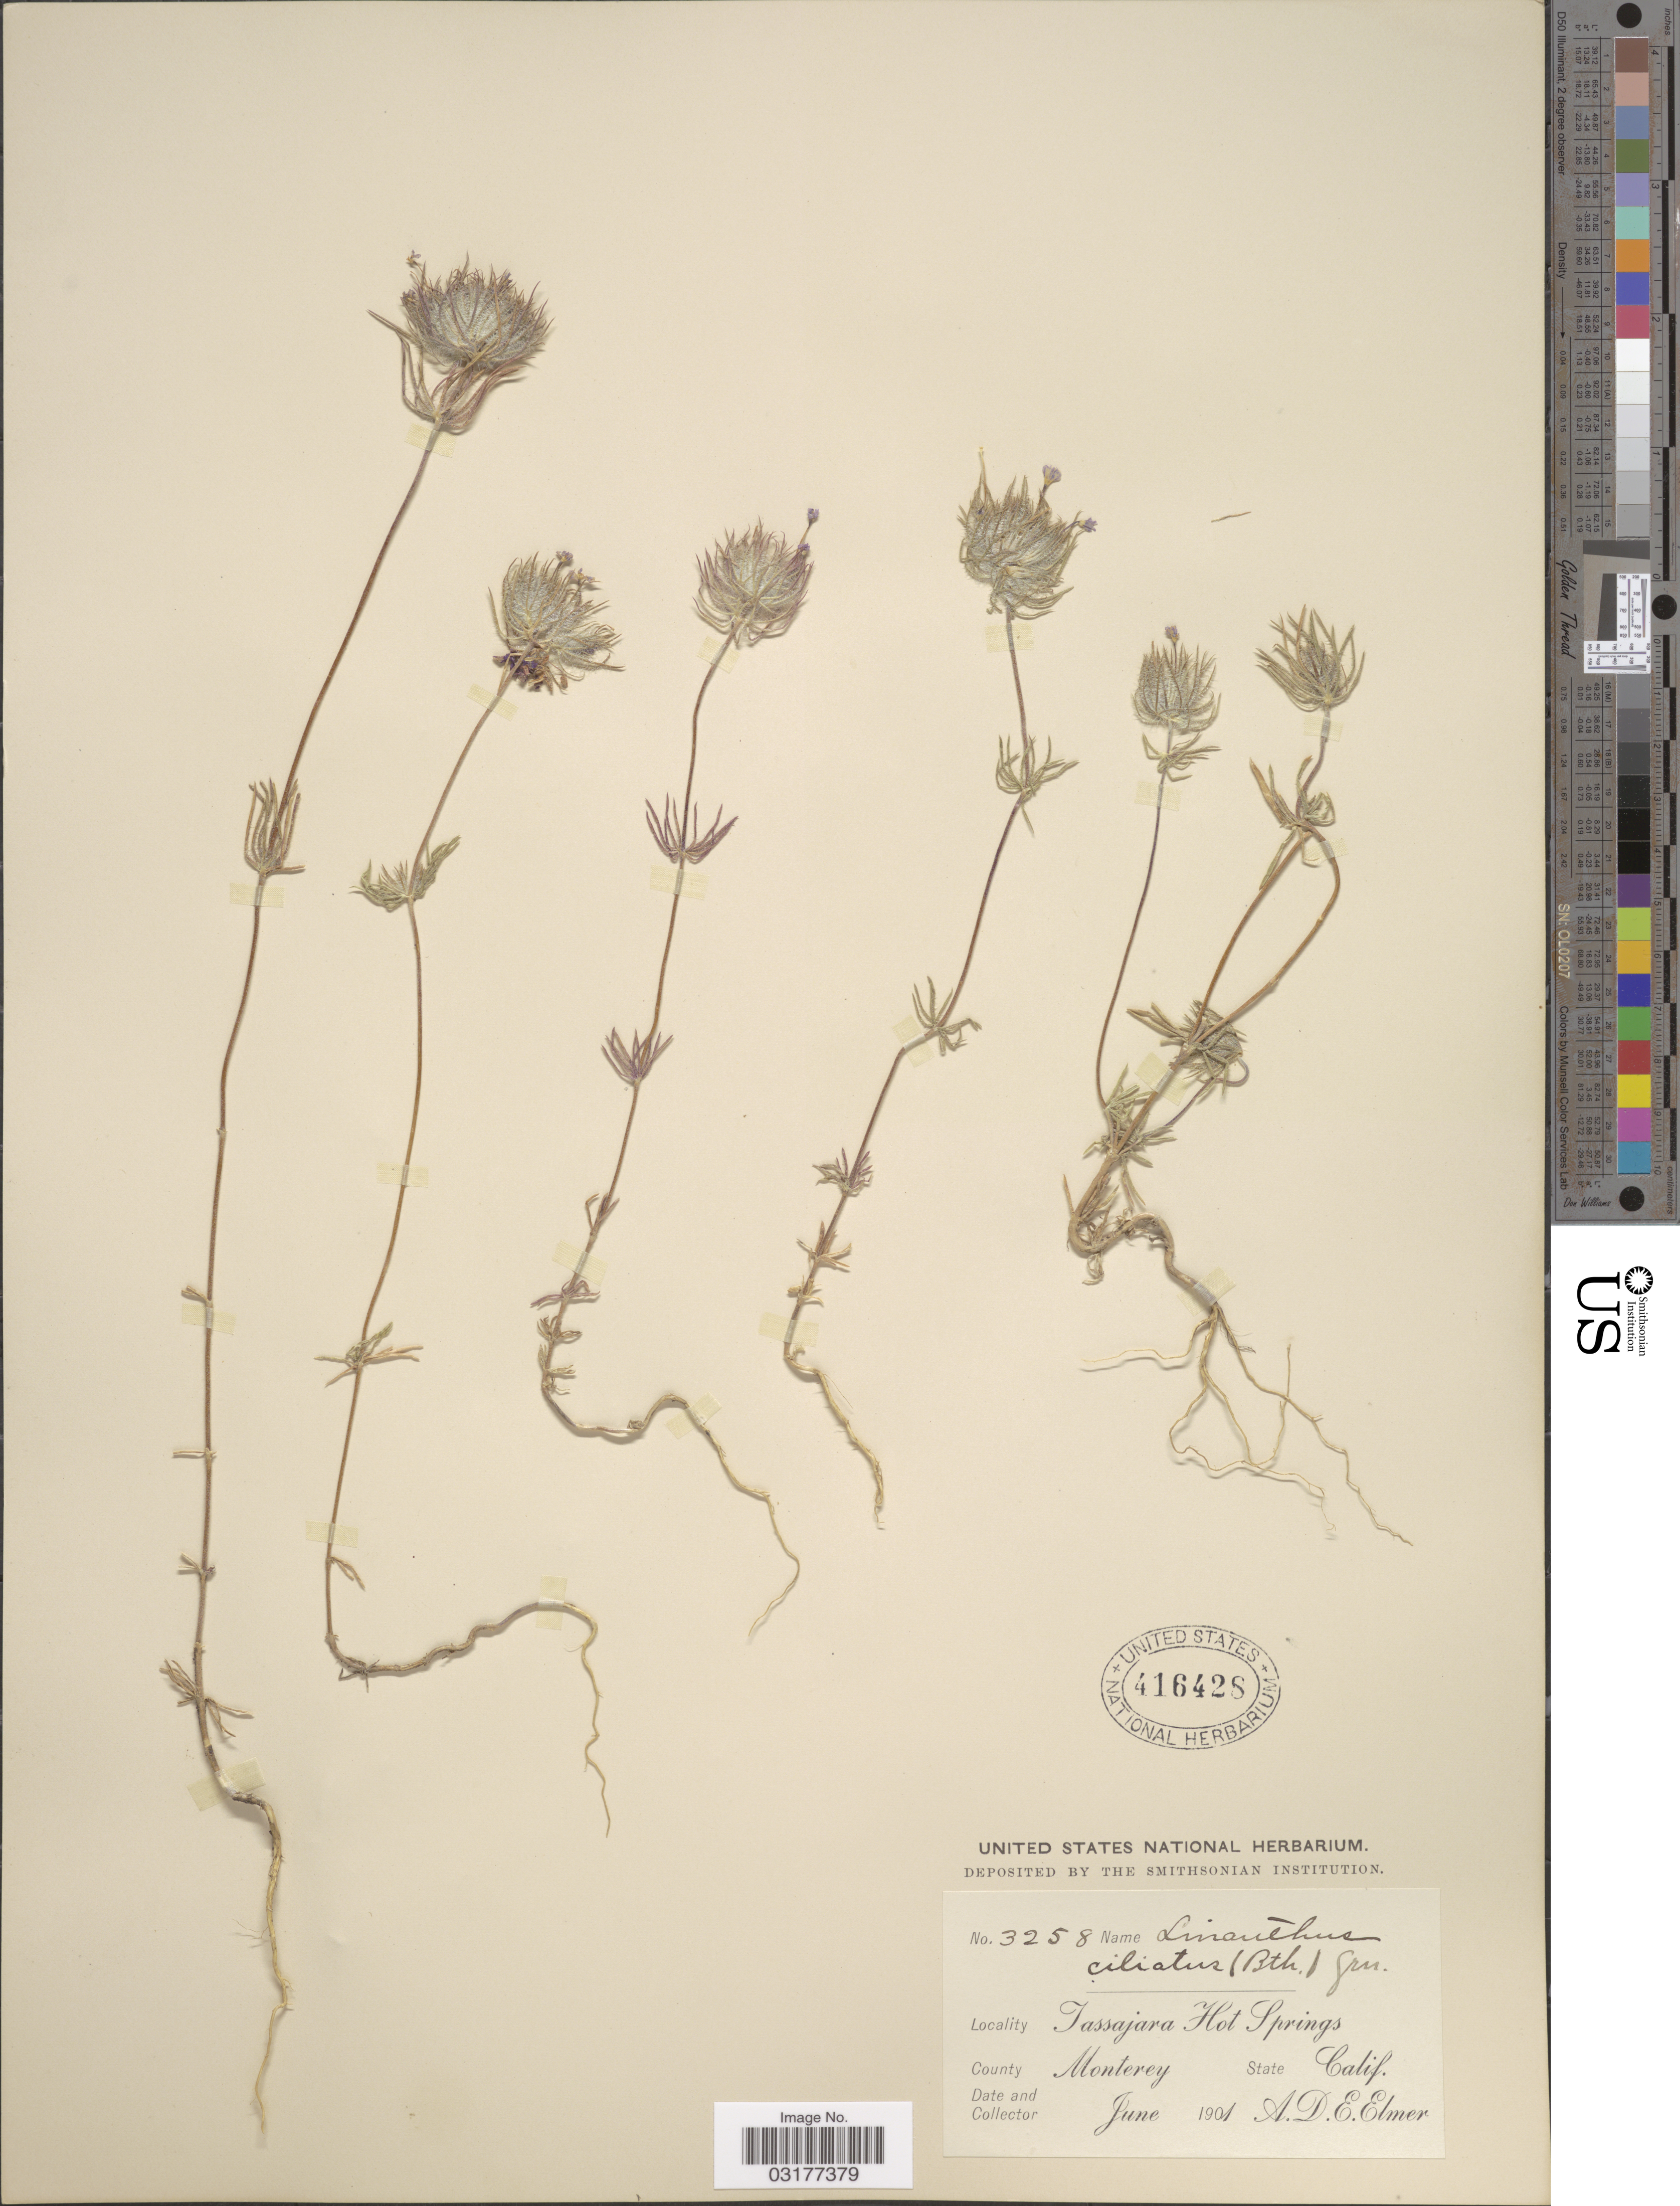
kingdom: Plantae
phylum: Tracheophyta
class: Magnoliopsida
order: Ericales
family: Polemoniaceae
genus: Leptosiphon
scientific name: Leptosiphon ciliatus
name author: (Benth.) Jeps.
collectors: A. D. E. Elmer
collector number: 3258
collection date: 1901-06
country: United States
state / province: California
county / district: Monterey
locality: Tassajara Hot Springs. County Monterey.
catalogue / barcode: US 416428